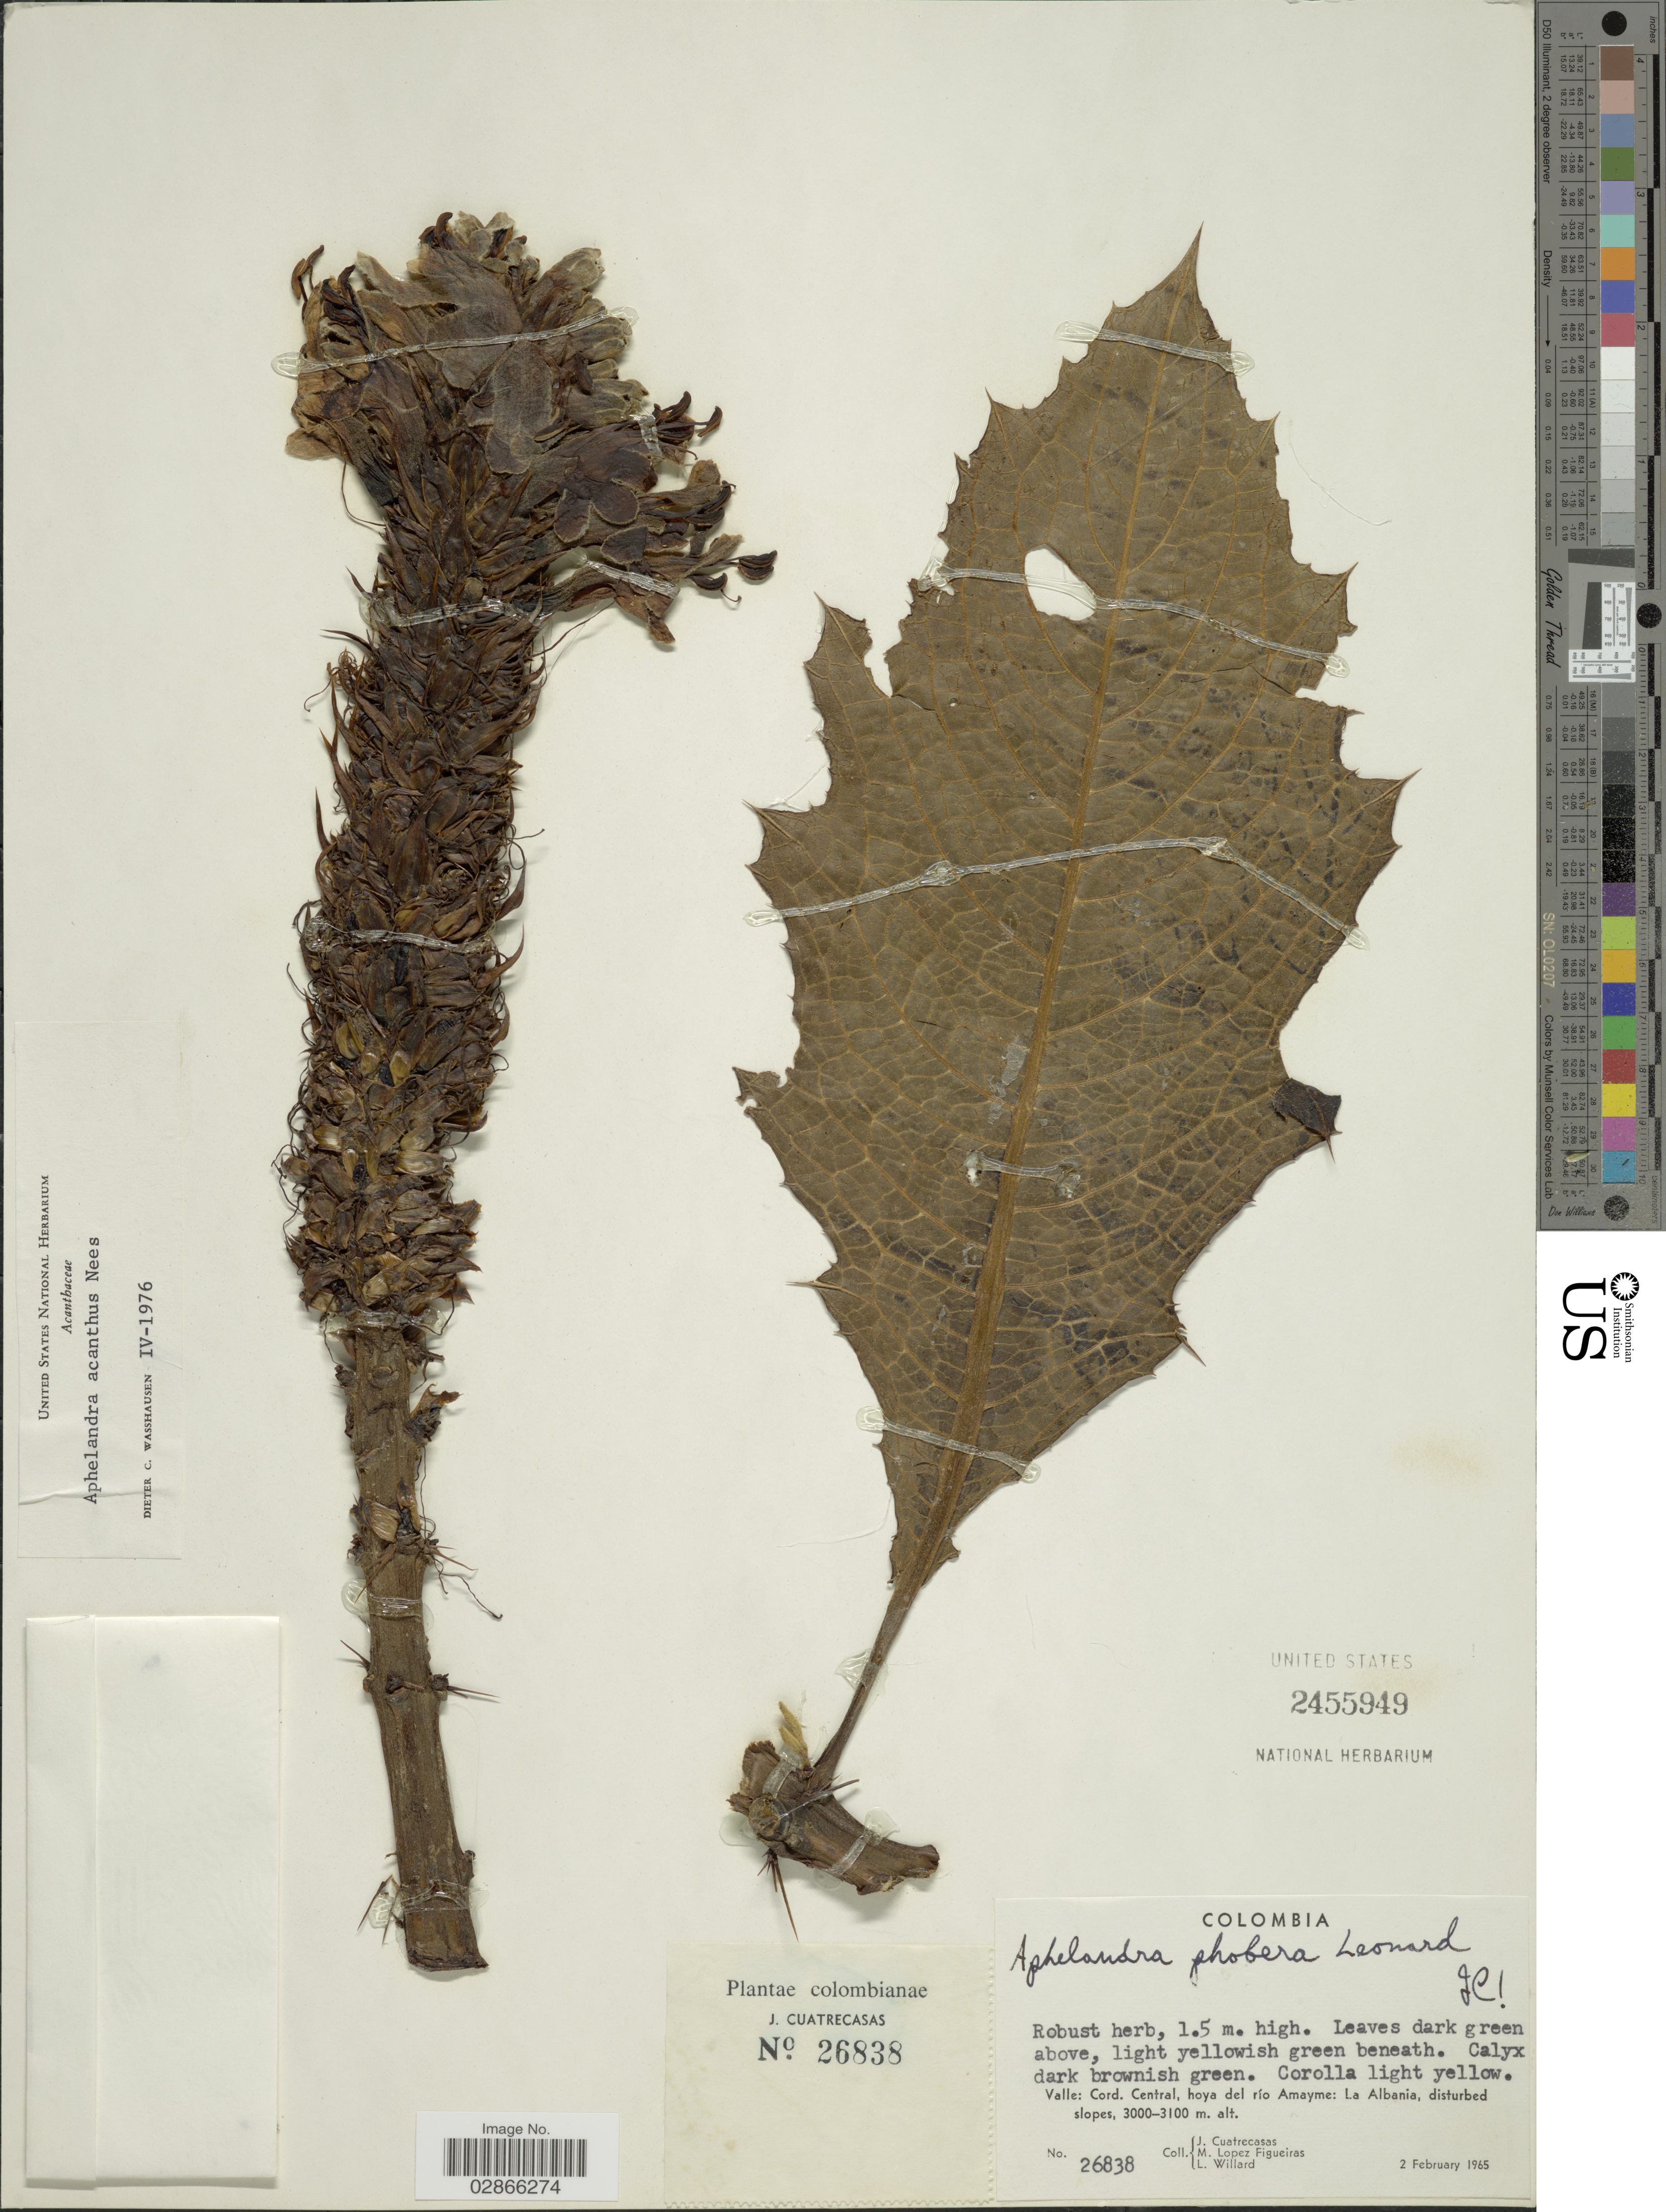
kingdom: Plantae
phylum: Tracheophyta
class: Magnoliopsida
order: Lamiales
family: Acanthaceae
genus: Aphelandra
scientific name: Aphelandra acanthus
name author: Nees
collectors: J. Cuatrecasas, M. López Figueiras & L. Willard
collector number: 26838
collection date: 1965-02-02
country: Colombia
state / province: Valle del Cauca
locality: Valle: Cord. Central, hoya del río Amayme: La Albania.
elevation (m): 3000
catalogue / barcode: US 2455949